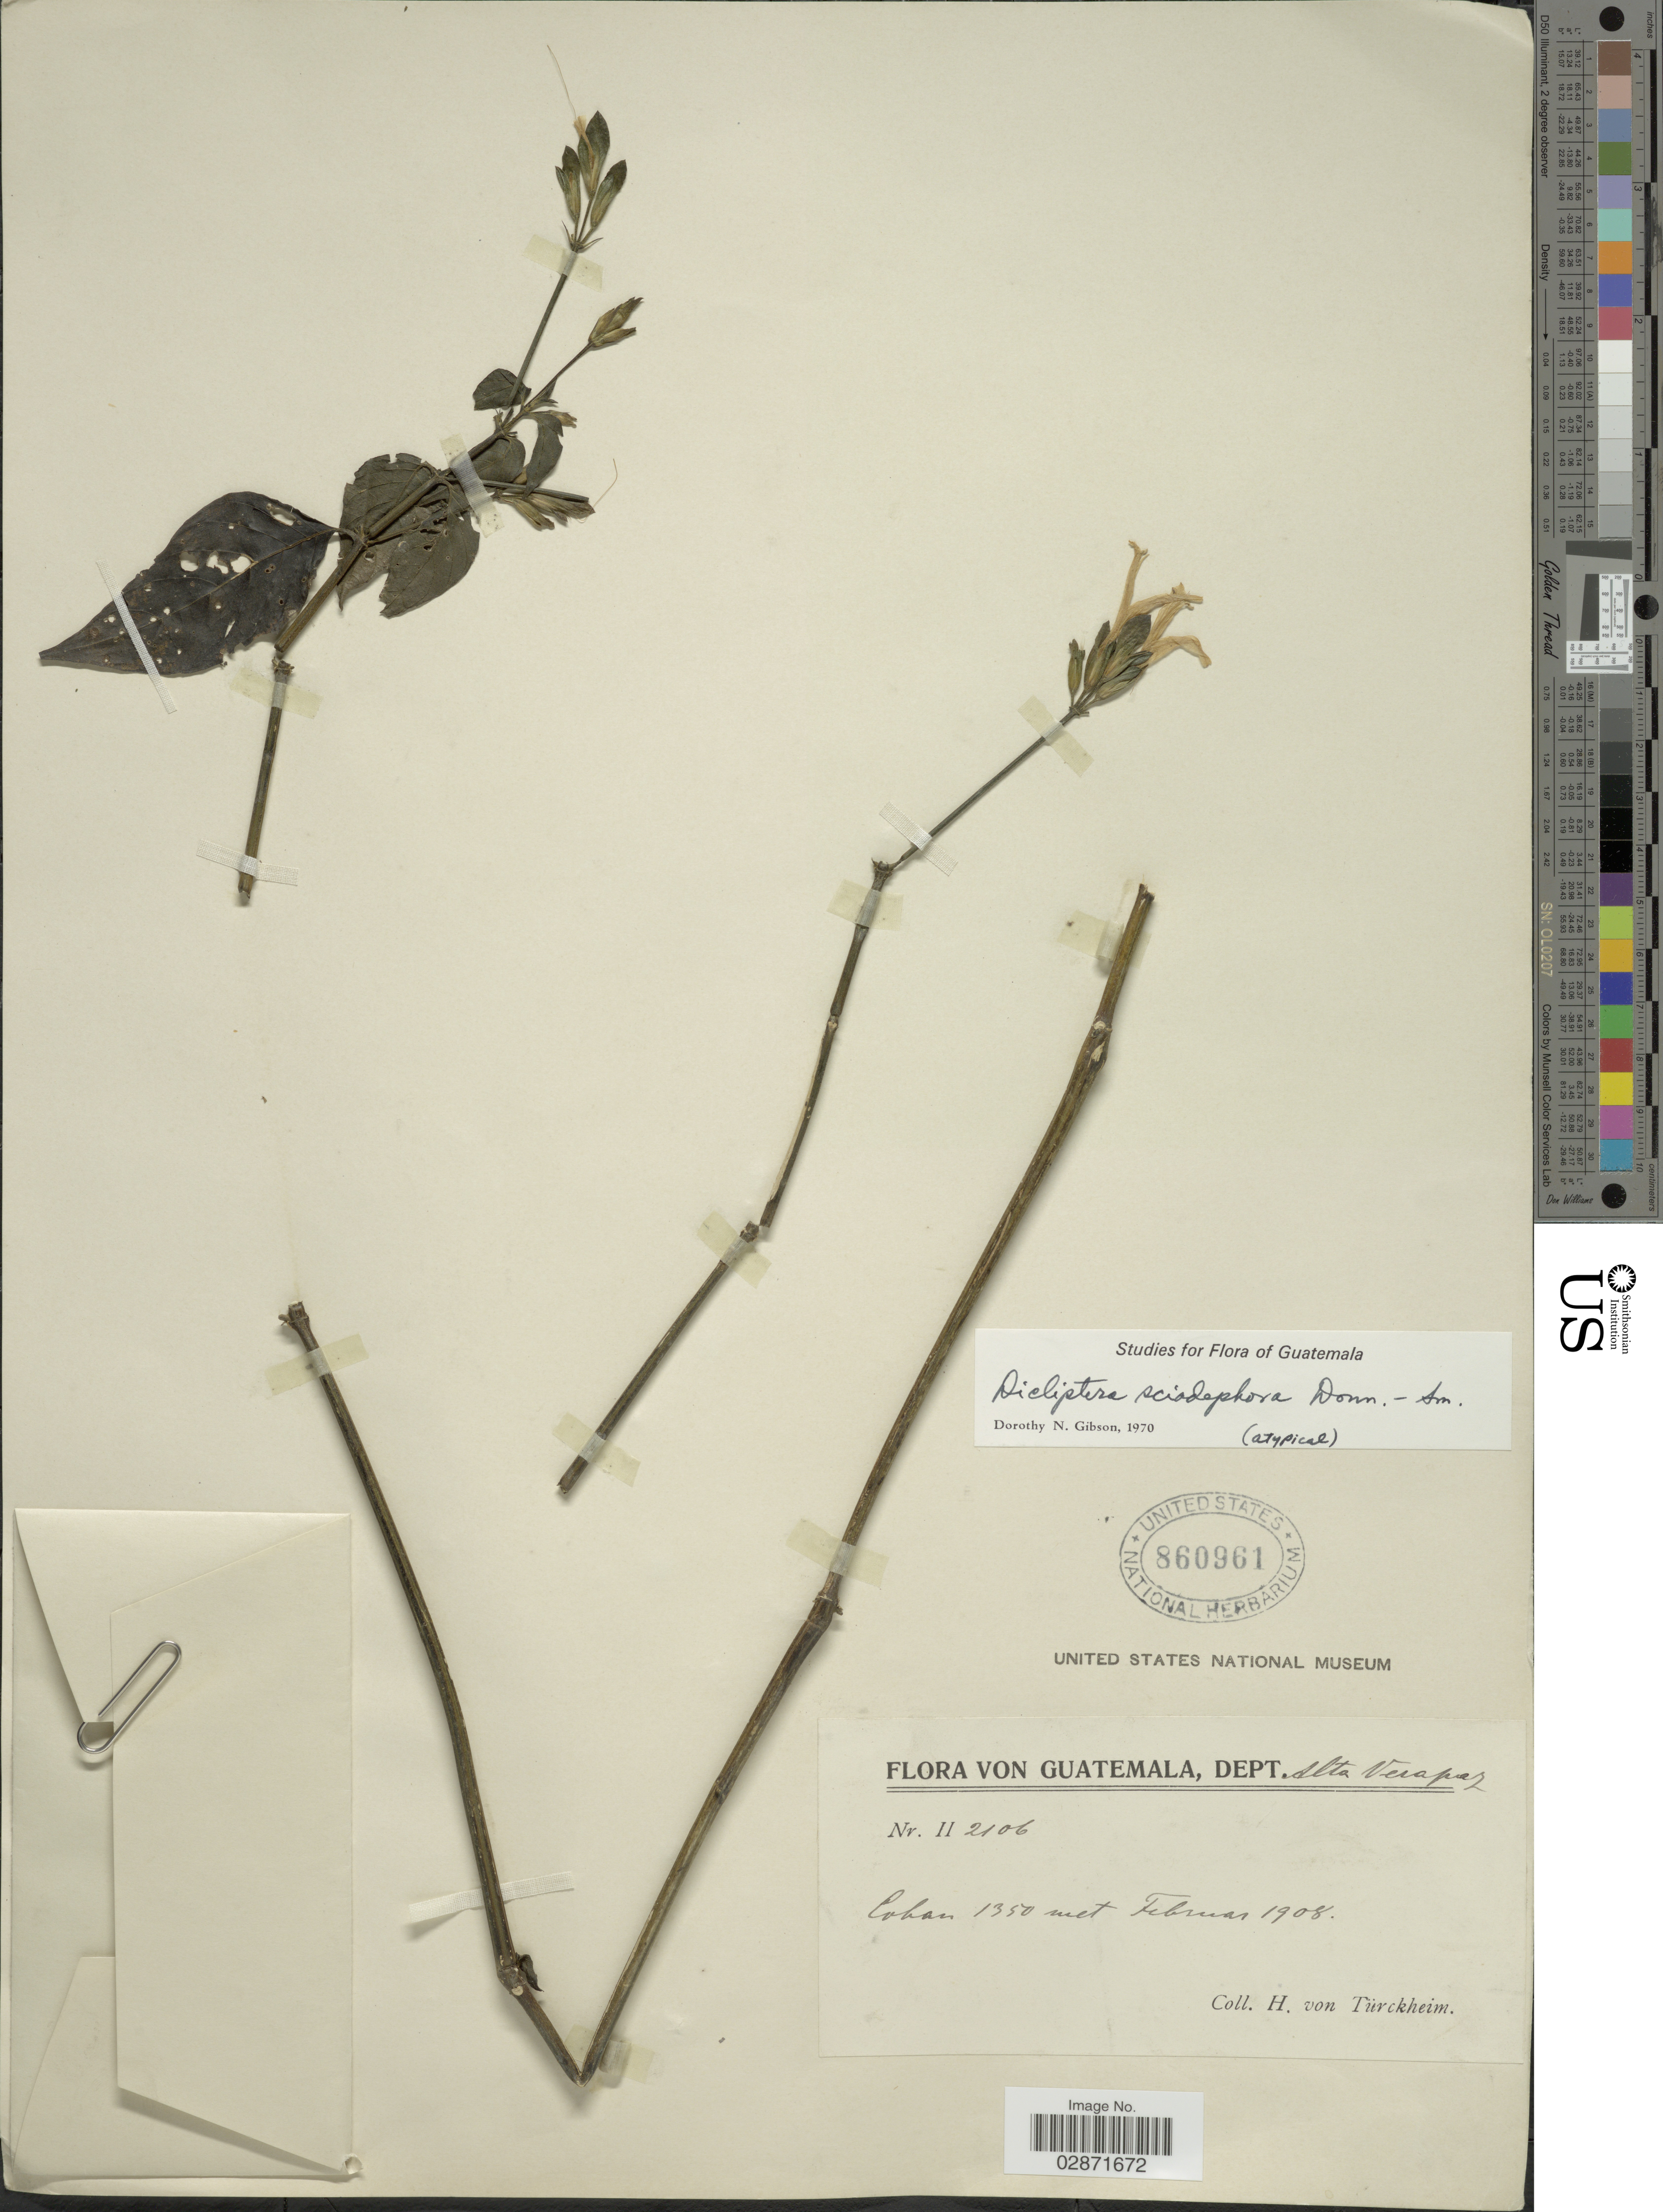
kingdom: Plantae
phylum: Tracheophyta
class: Magnoliopsida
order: Lamiales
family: Acanthaceae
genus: Dicliptera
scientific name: Dicliptera sciadephora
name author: Donn. Sm.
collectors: H. von Türckheim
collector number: II2106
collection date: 1908-02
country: Guatemala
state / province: Alta Verapaz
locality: Dept. Alta Verapaz, Coban.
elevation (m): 1350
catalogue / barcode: US 860961